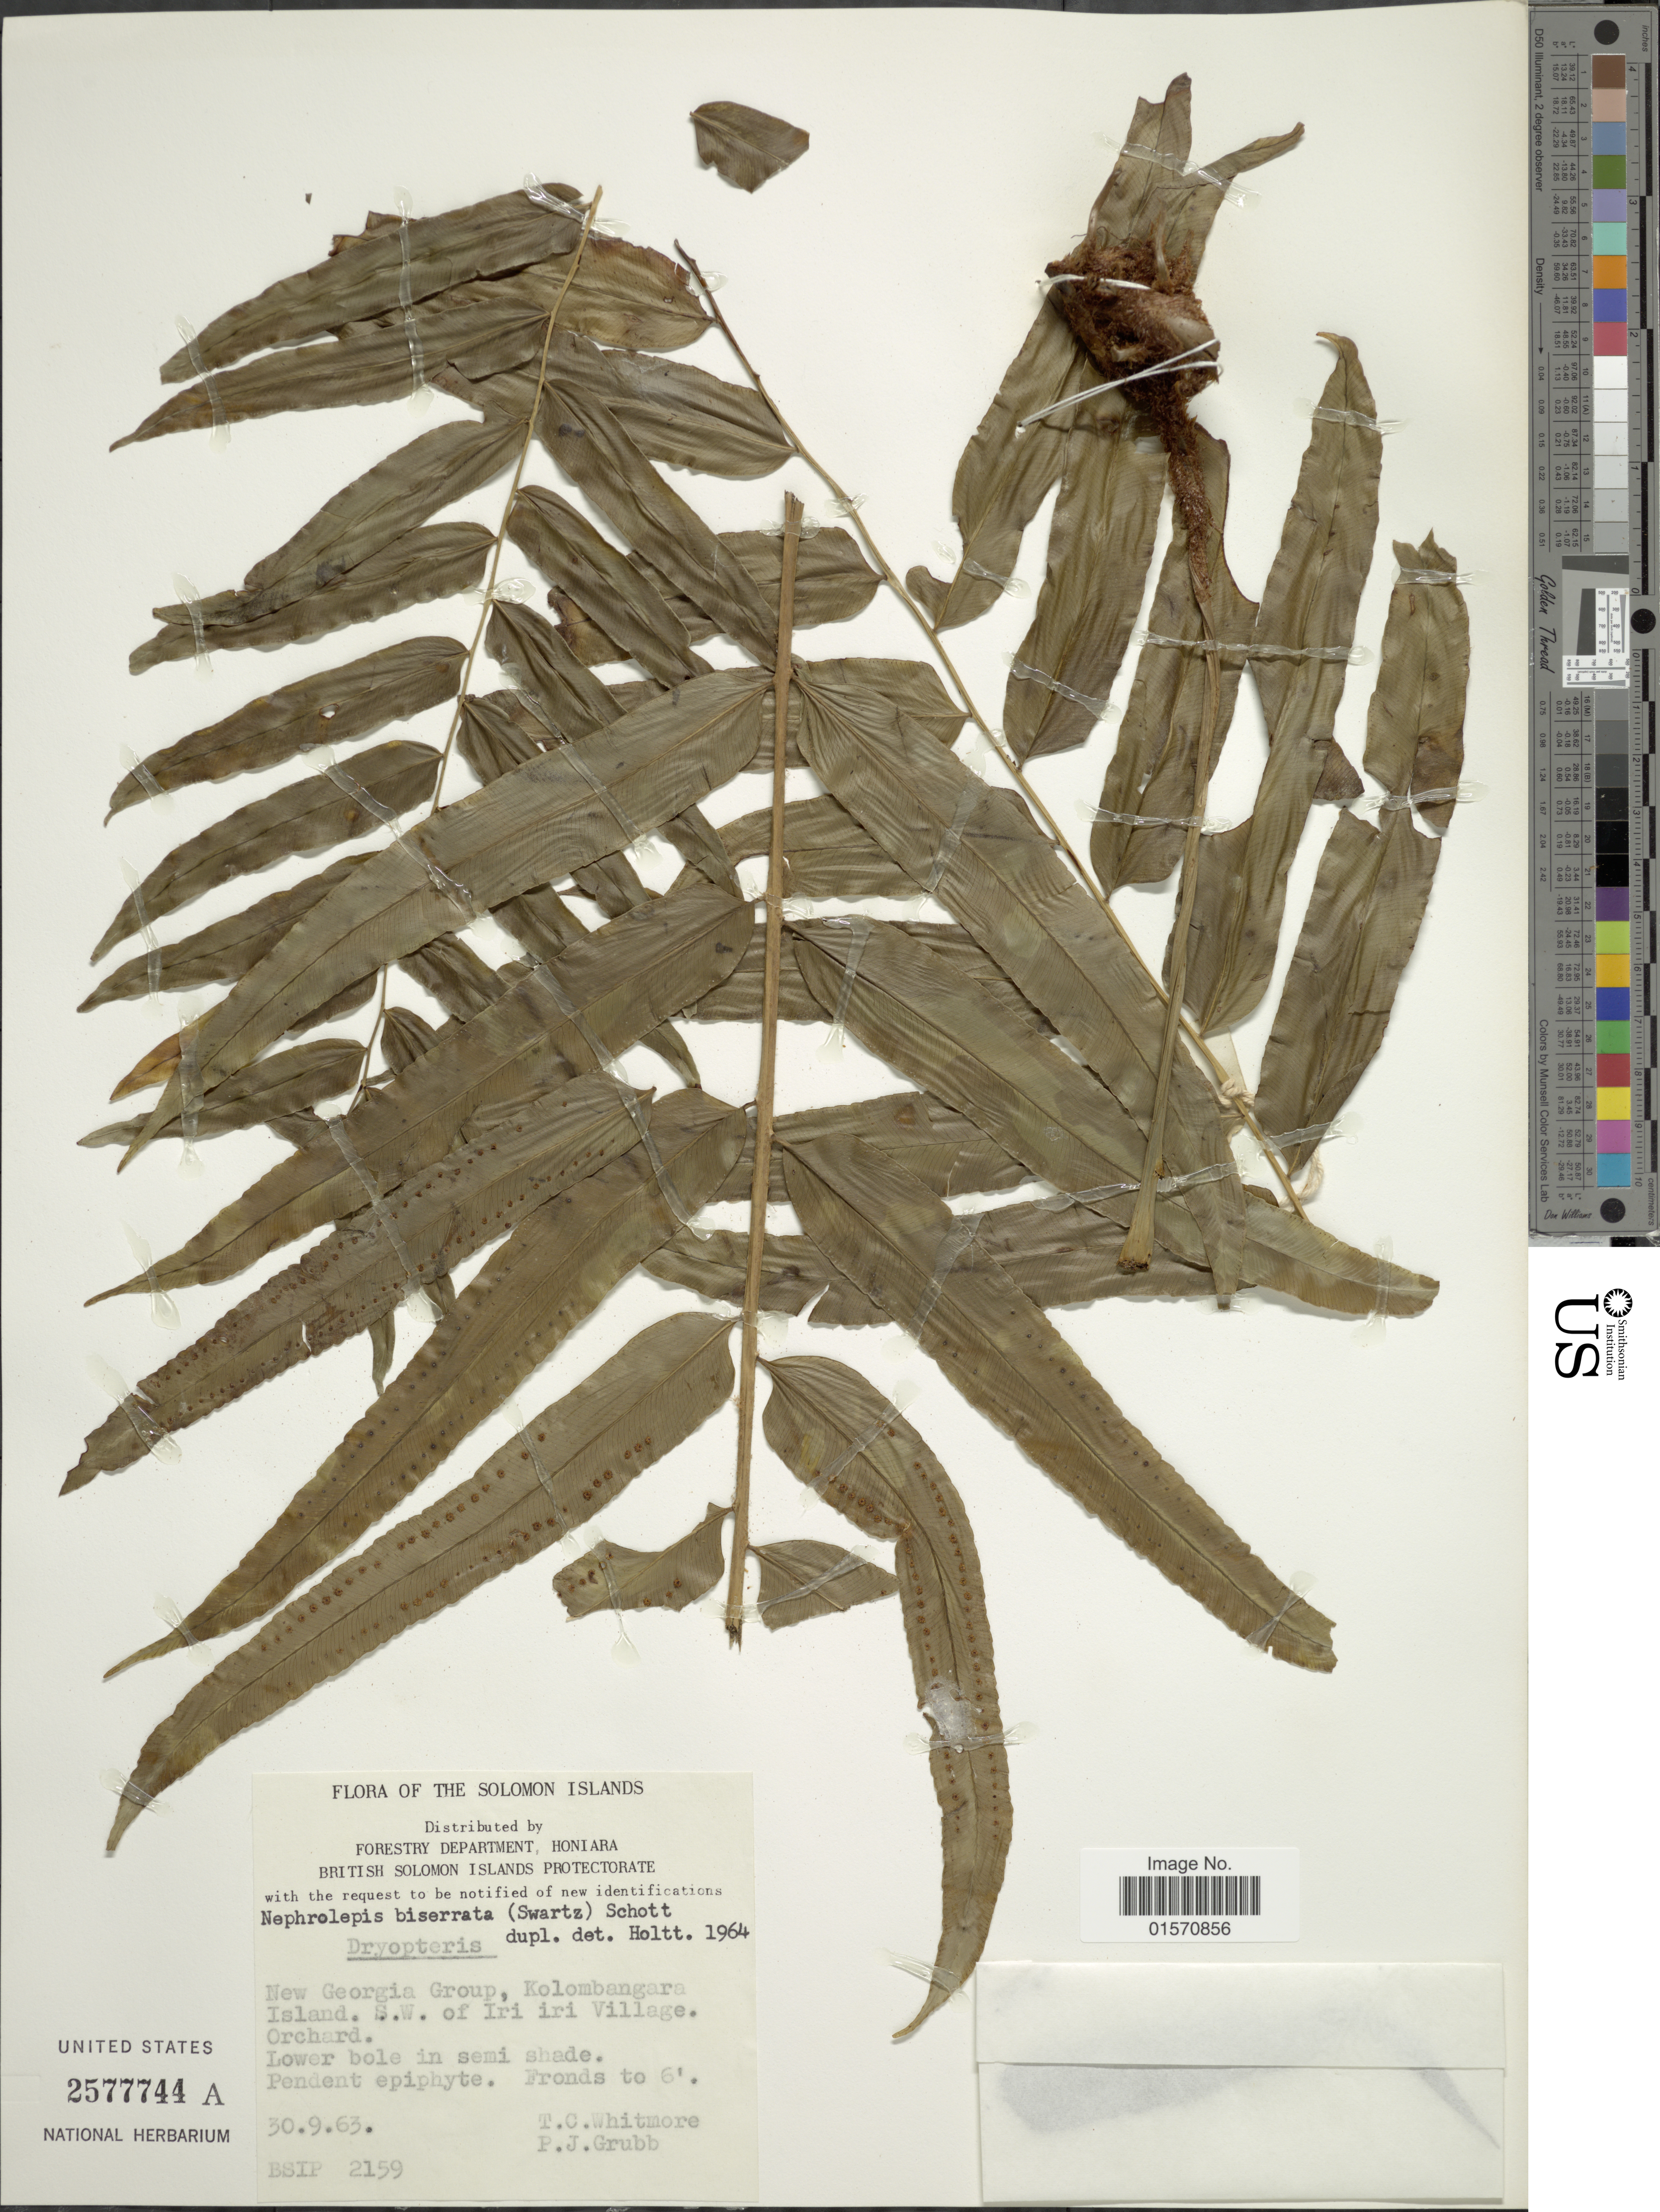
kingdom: Plantae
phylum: Tracheophyta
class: Polypodiopsida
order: Polypodiales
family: Nephrolepidaceae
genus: Nephrolepis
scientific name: Nephrolepis biserrata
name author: (Sw.) Schott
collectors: T. Whitmore & P. J. Grubb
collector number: BSIP 2159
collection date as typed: Transcribed d/m/y: 30/9/63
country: Solomon Islands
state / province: Solomon Islands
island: Kolombangara [Nduke]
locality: New Georgia Group, Kolombangara Island. S.W. of Iri iri Village. Orchard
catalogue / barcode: US 2577744A